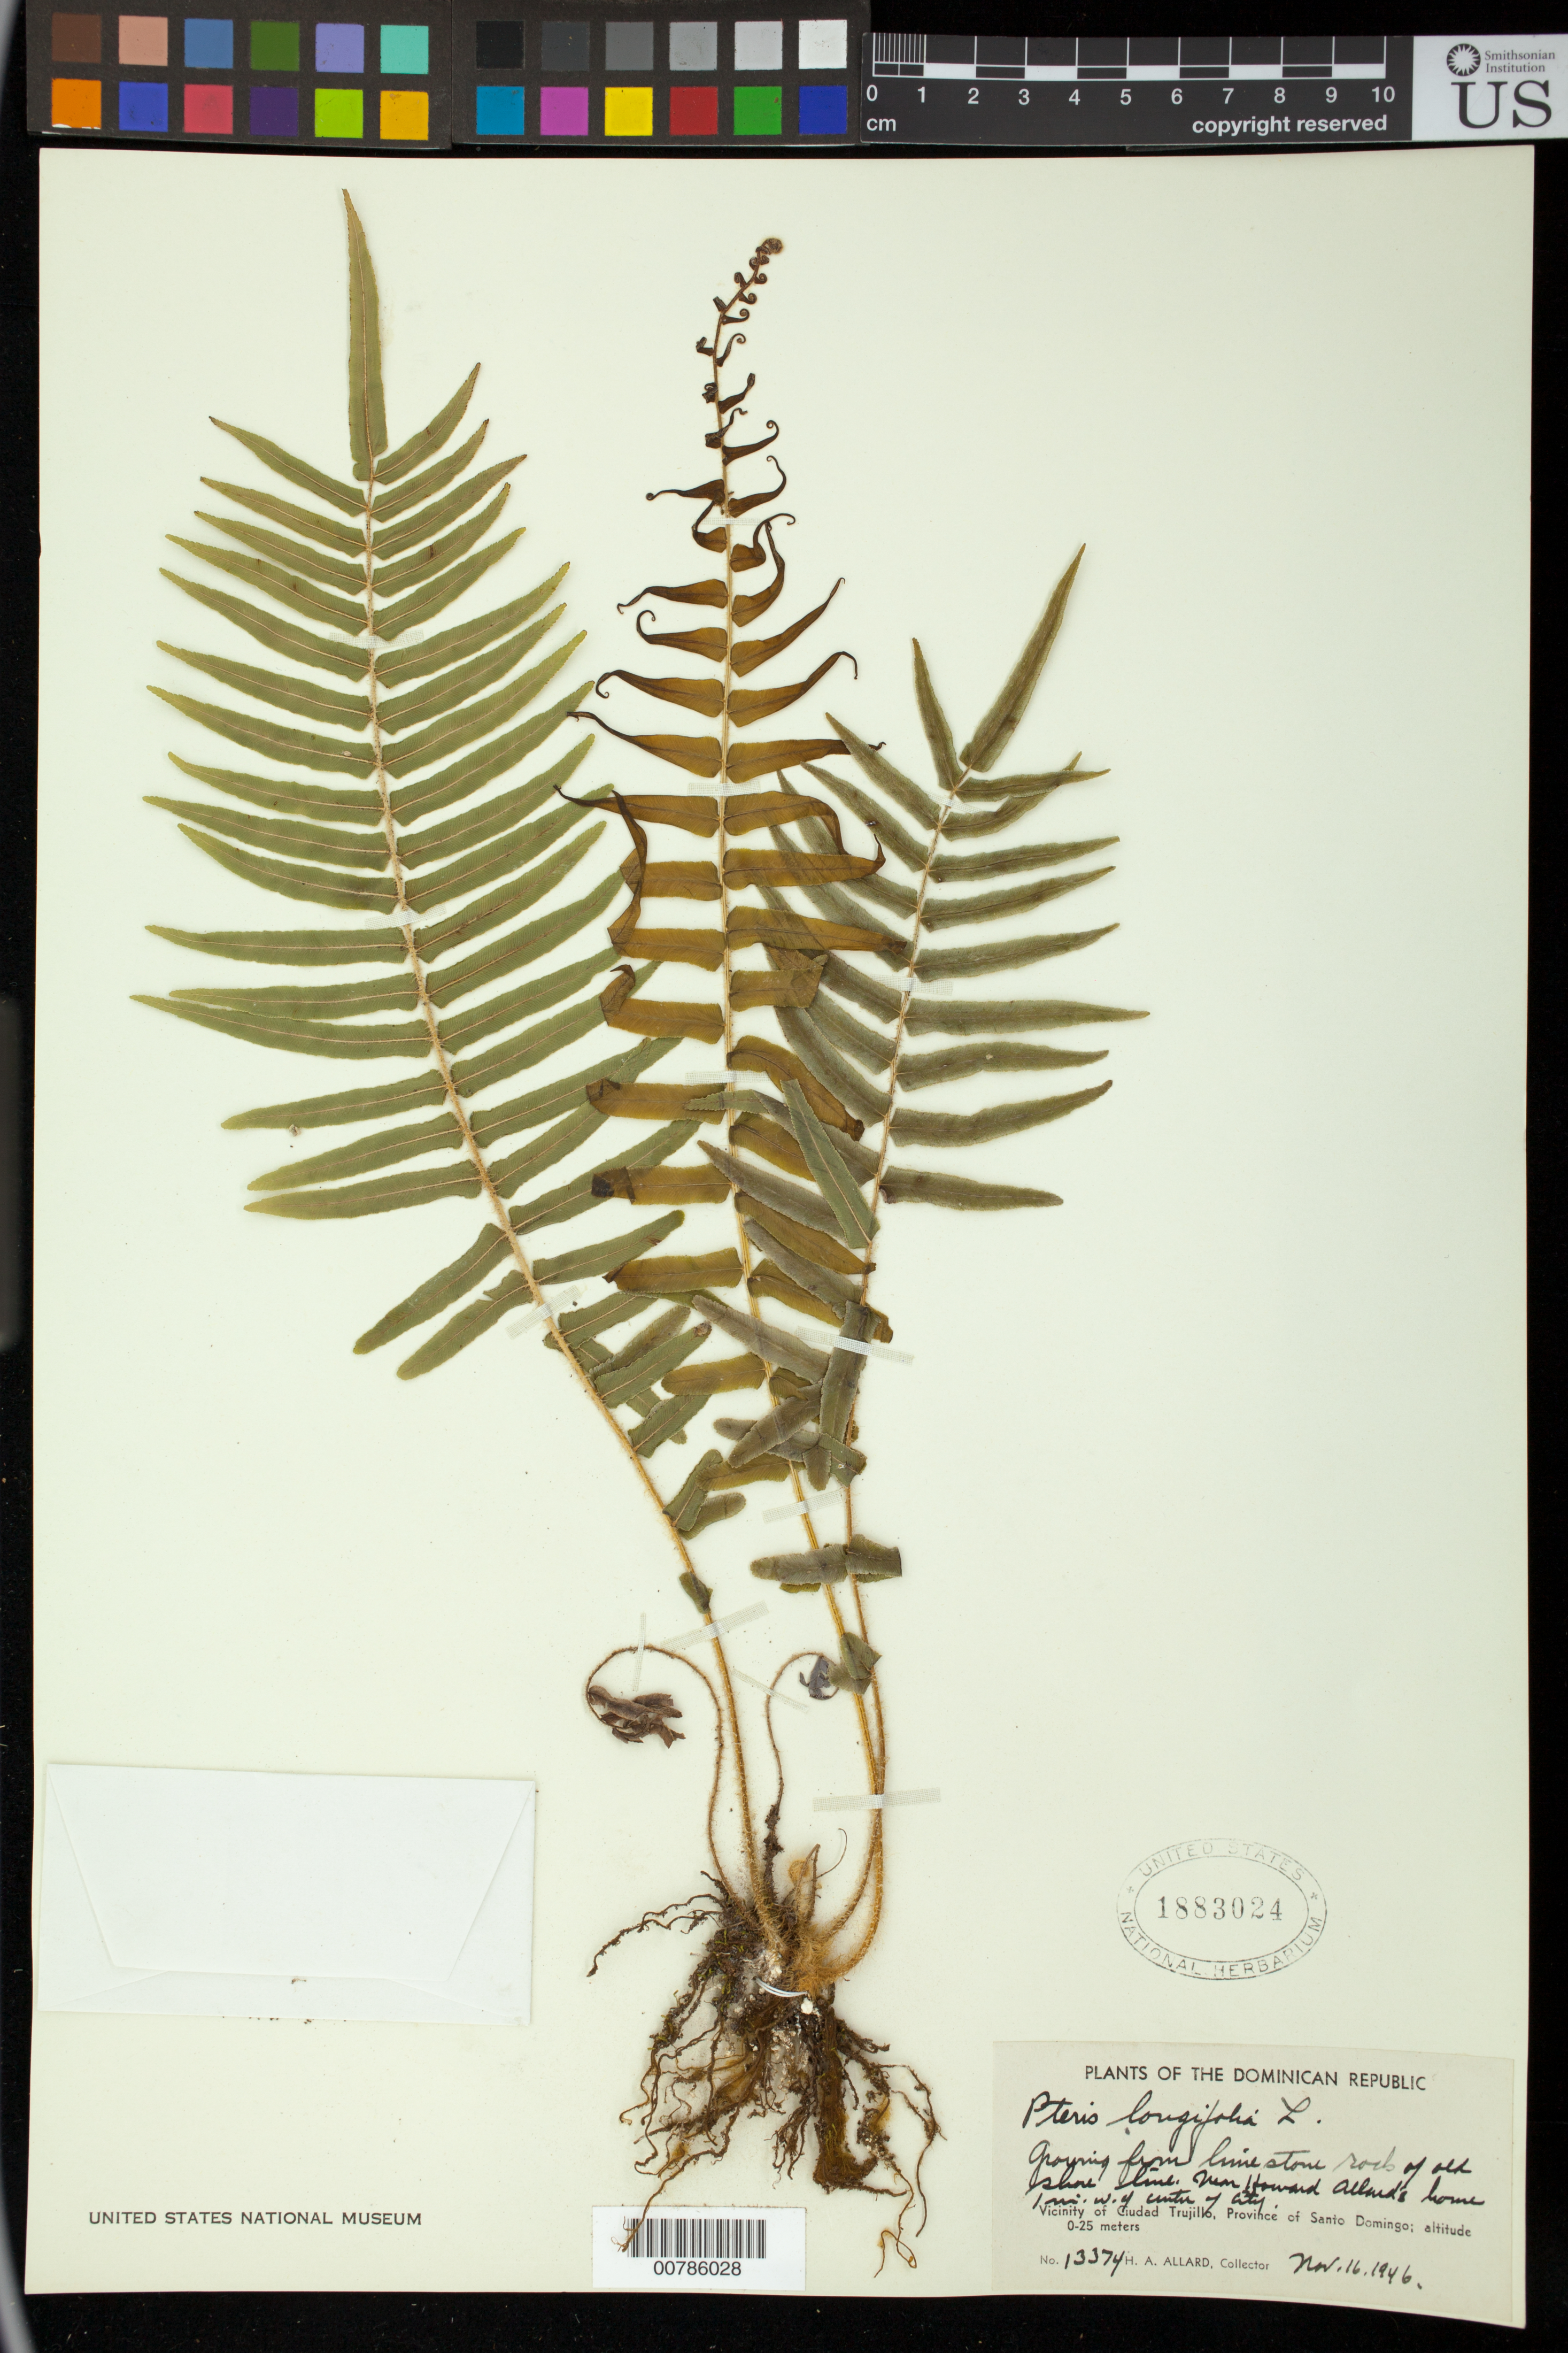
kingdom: Plantae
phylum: Tracheophyta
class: Polypodiopsida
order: Polypodiales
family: Pteridaceae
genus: Pteris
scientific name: Pteris longifolia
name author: L.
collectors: H. A. Allard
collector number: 13374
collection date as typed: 16 Nov 1946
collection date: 1946-11-16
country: Dominican Republic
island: Hispaniola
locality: Prov. Santo Domingo, Ciudad Trujillo, 1 mile W of at Howard Allard's house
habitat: Growing from limestone rock of old shoreline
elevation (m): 0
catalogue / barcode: US 1883024